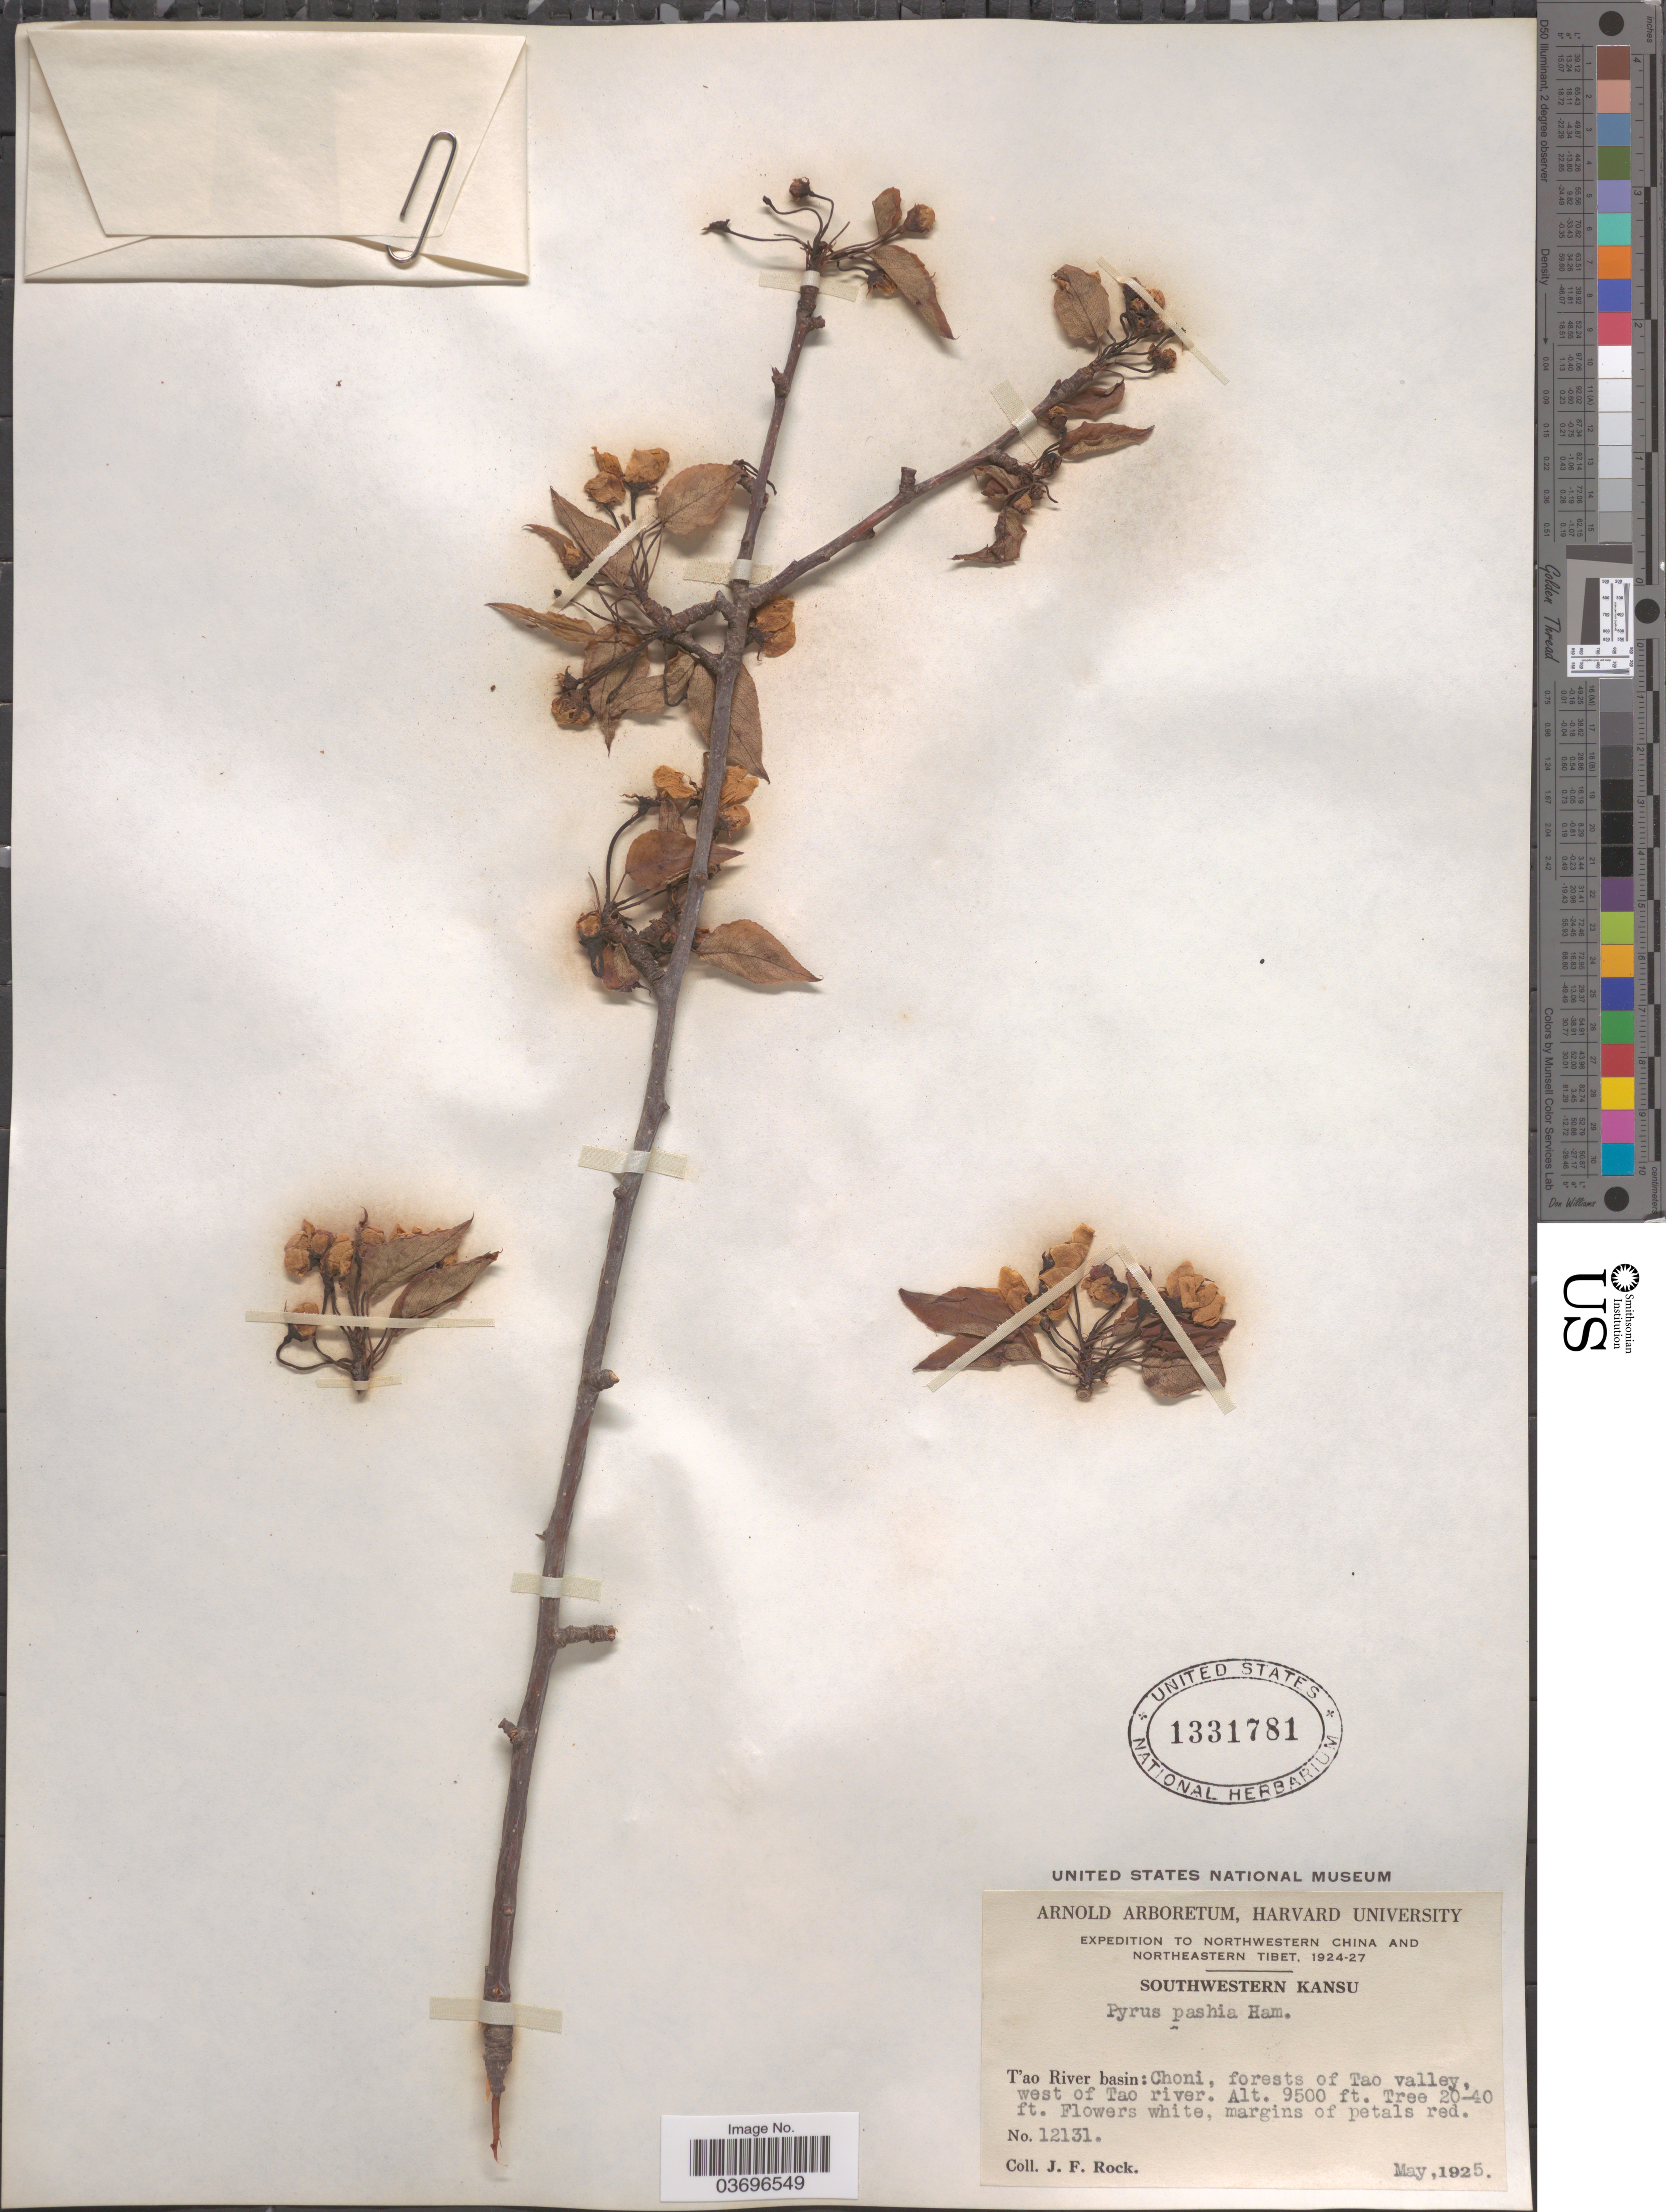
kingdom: Plantae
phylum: Tracheophyta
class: Magnoliopsida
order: Rosales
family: Rosaceae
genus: Pyrus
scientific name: Pyrus pashia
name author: Buch.-Ham. ex D. Don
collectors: J. Rock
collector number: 12131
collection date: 1925-05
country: China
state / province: Gansu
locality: Northwestern China. Southwestern Kansu. T'ao River basin: Choni, forests of Tao valley, west of Tao river.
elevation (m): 2896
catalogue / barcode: US 1331781